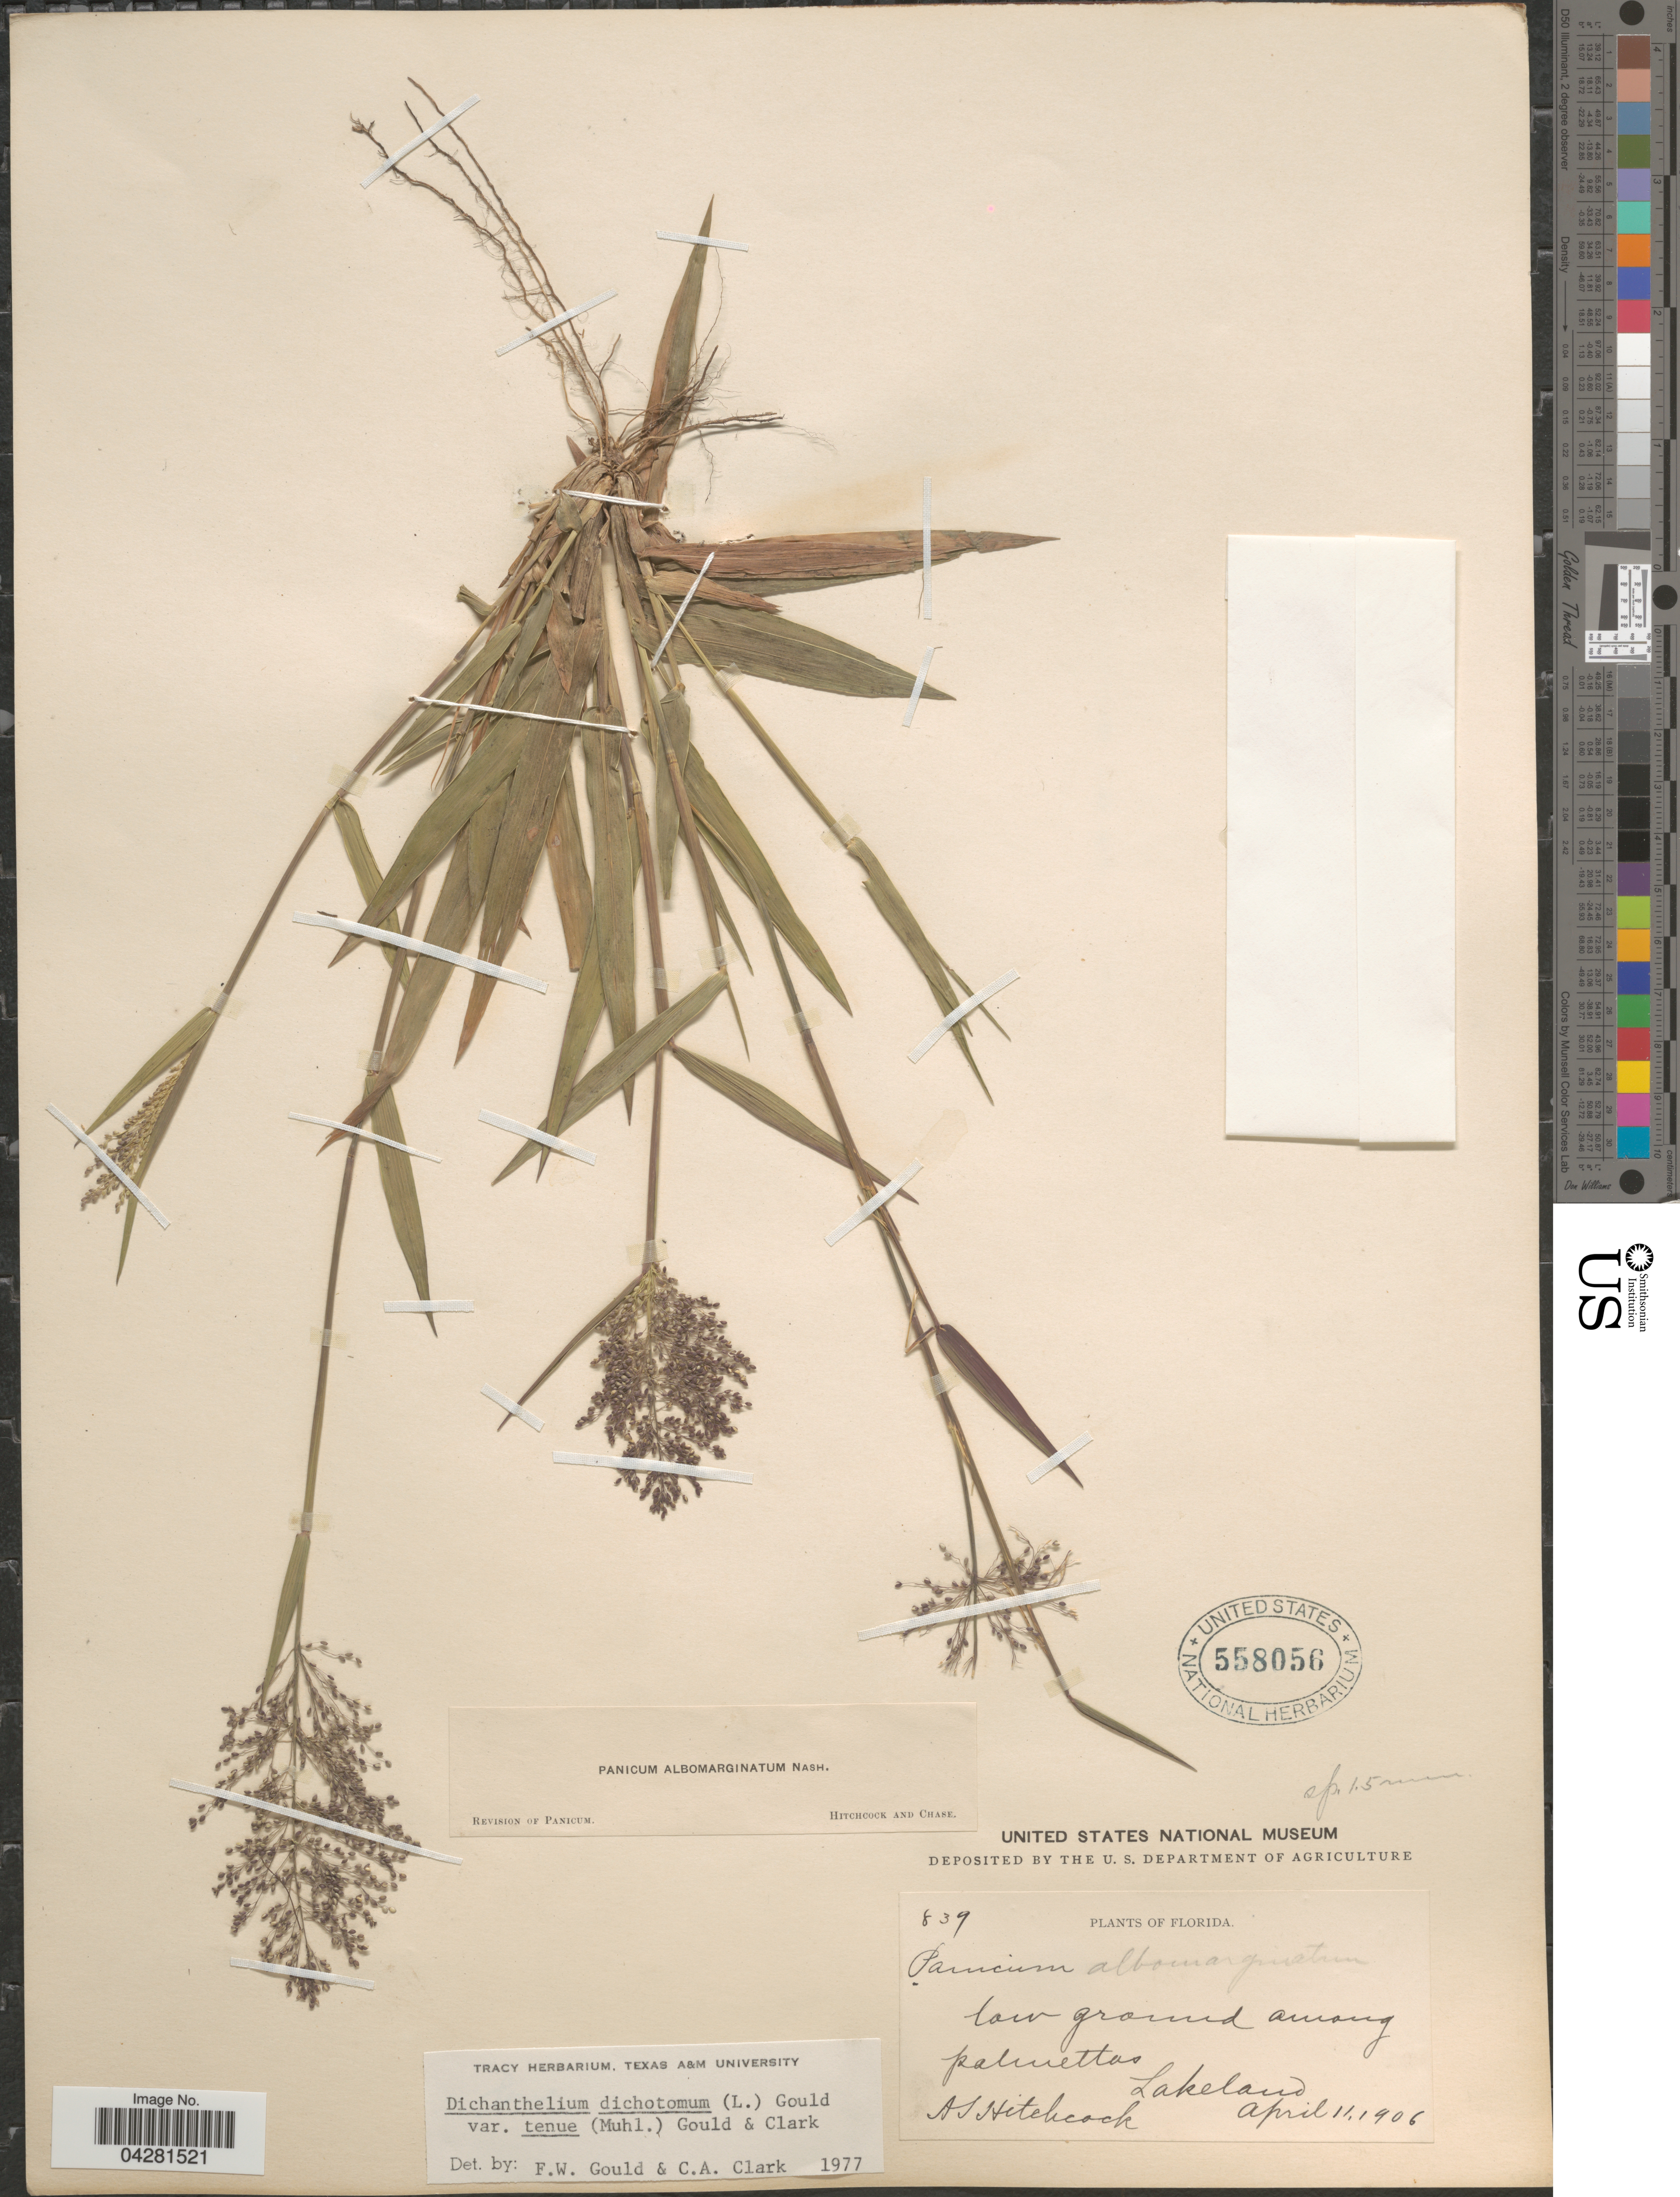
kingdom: Plantae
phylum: Tracheophyta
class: Liliopsida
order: Poales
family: Poaceae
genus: Dichanthelium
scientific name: Dichanthelium dichotomum var. unciphyllum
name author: (Trin.) Davidse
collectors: A. S. Hitchcock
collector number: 839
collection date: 1906-04-11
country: United States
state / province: Florida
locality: Low ground among palmettos Lakeland.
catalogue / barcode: US 558056